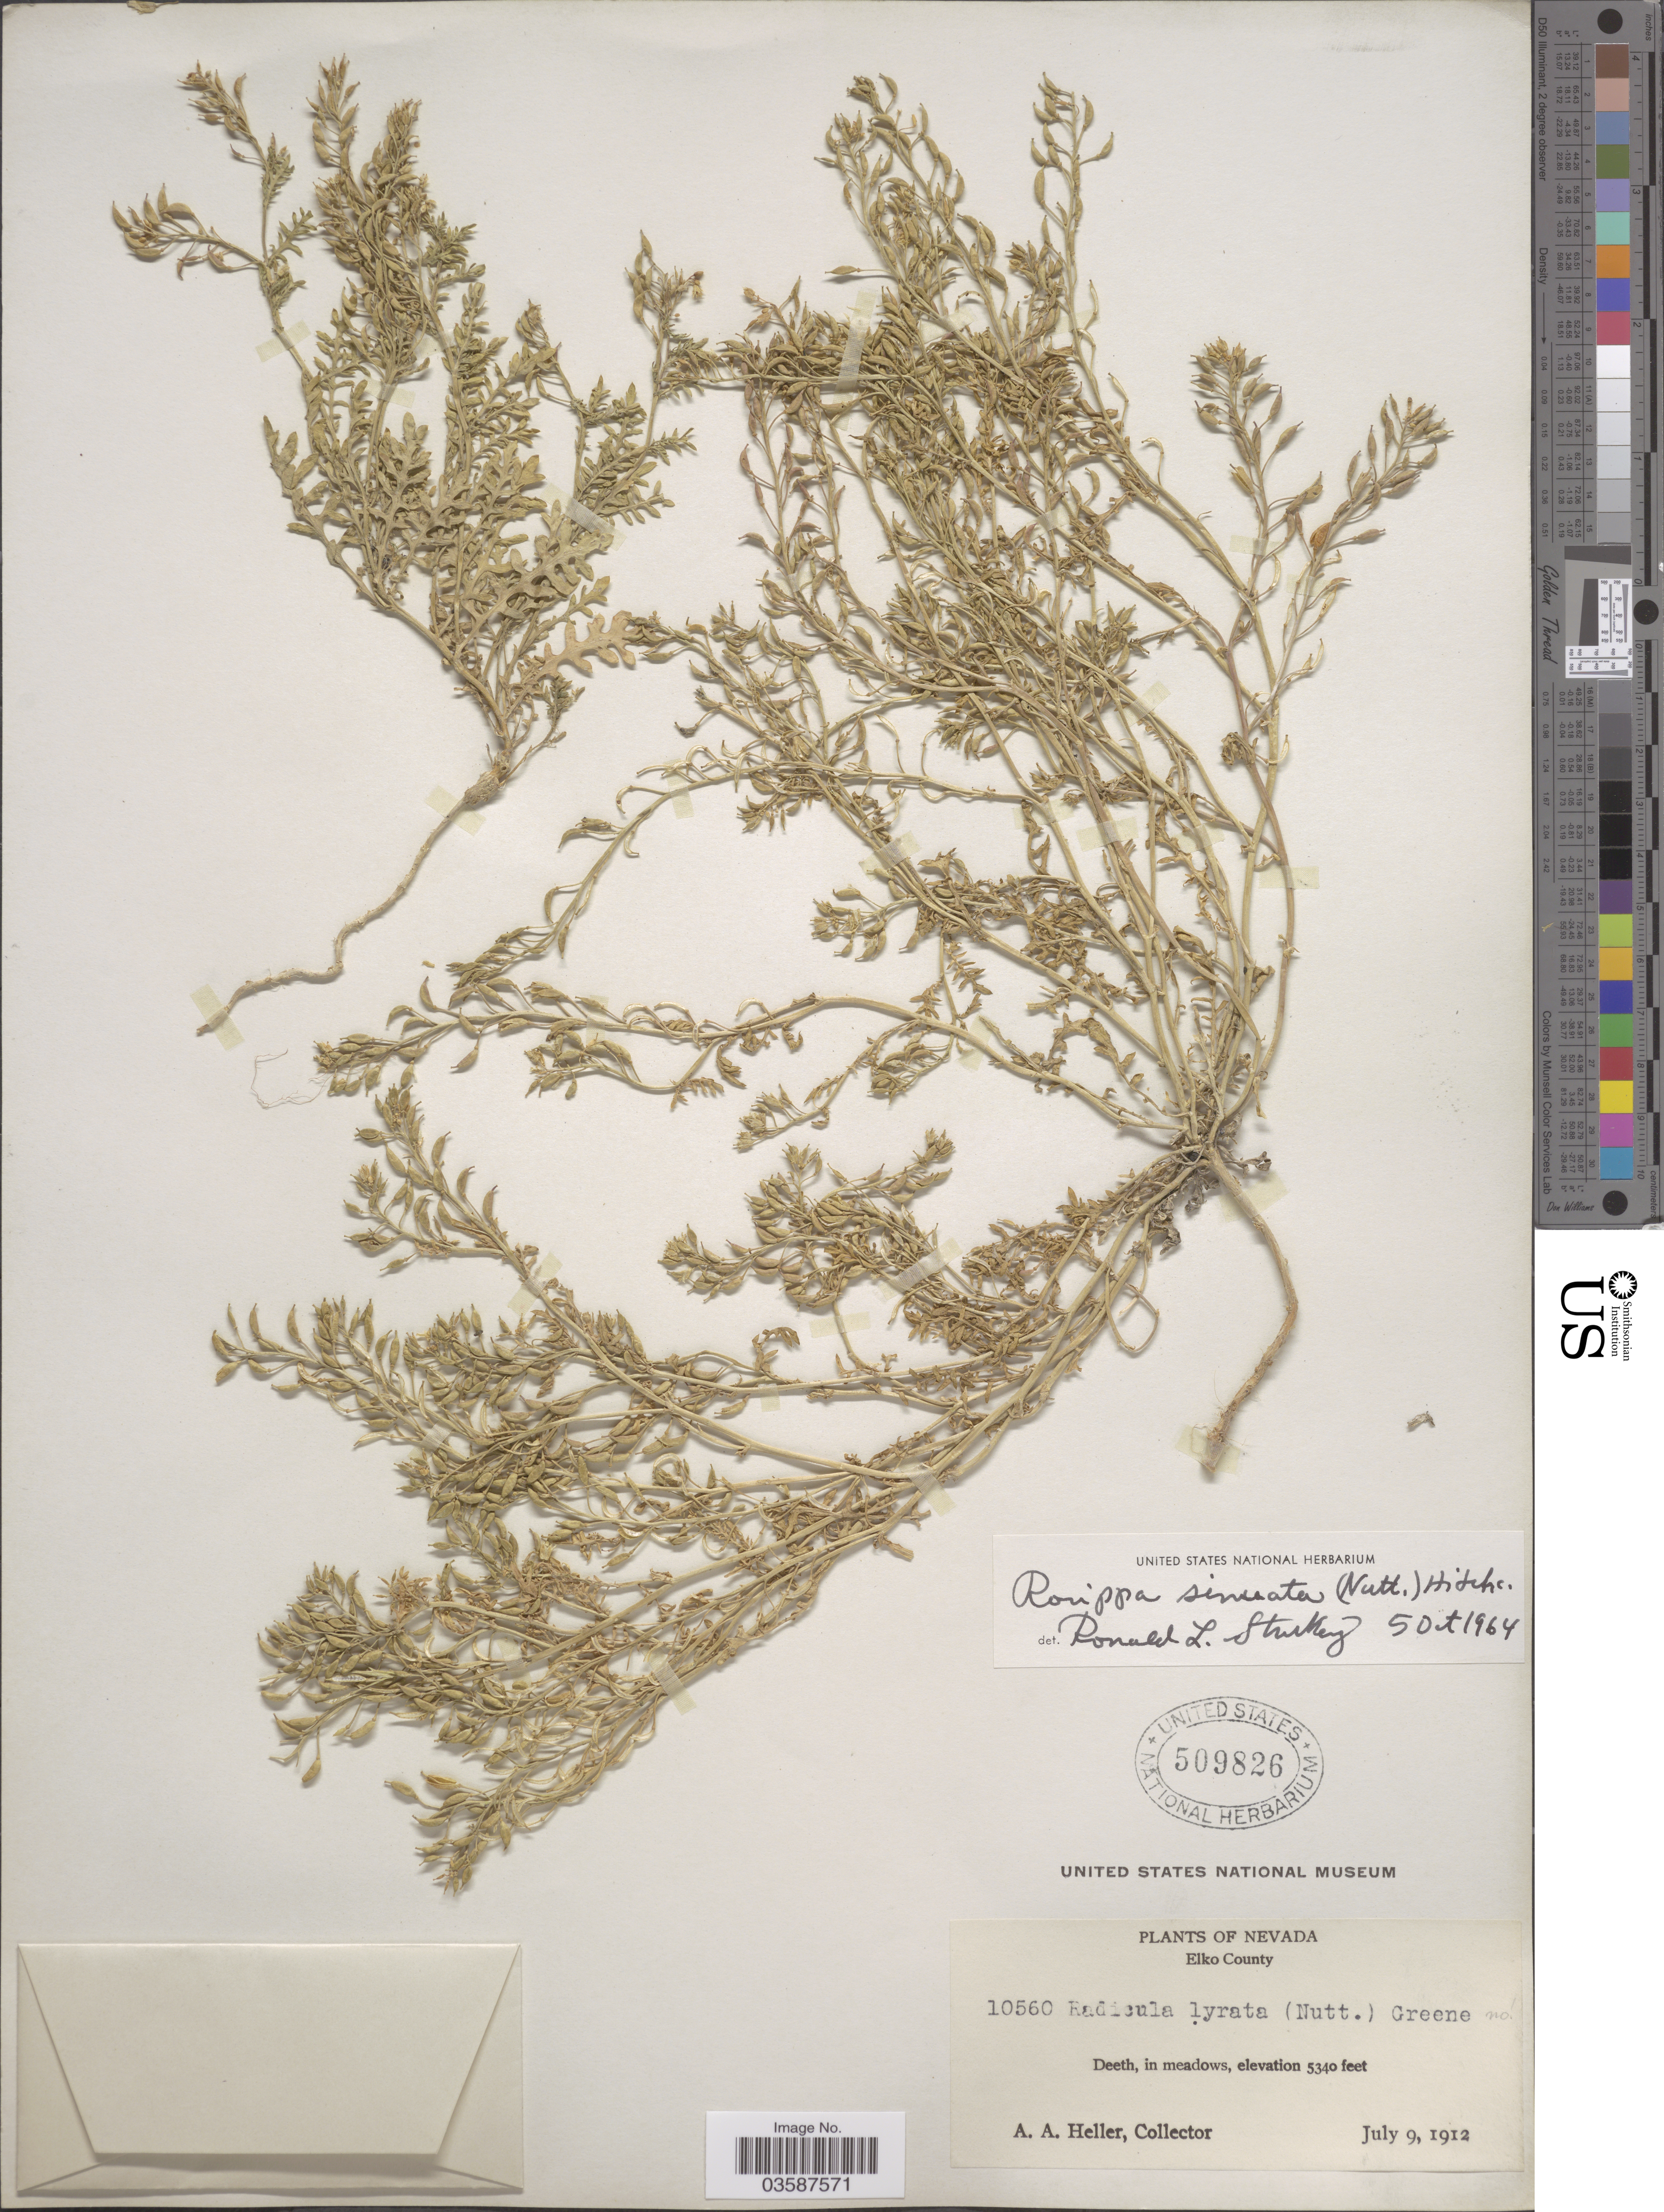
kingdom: Plantae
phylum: Tracheophyta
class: Magnoliopsida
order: Brassicales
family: Brassicaceae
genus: Rorippa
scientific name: Rorippa sinuata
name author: (Nutt.) Hitchc.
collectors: A. A. Heller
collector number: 10560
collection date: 1912-07-09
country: United States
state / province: Nevada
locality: Elko County. Deeth, in meadows.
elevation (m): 1628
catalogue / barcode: US 509826